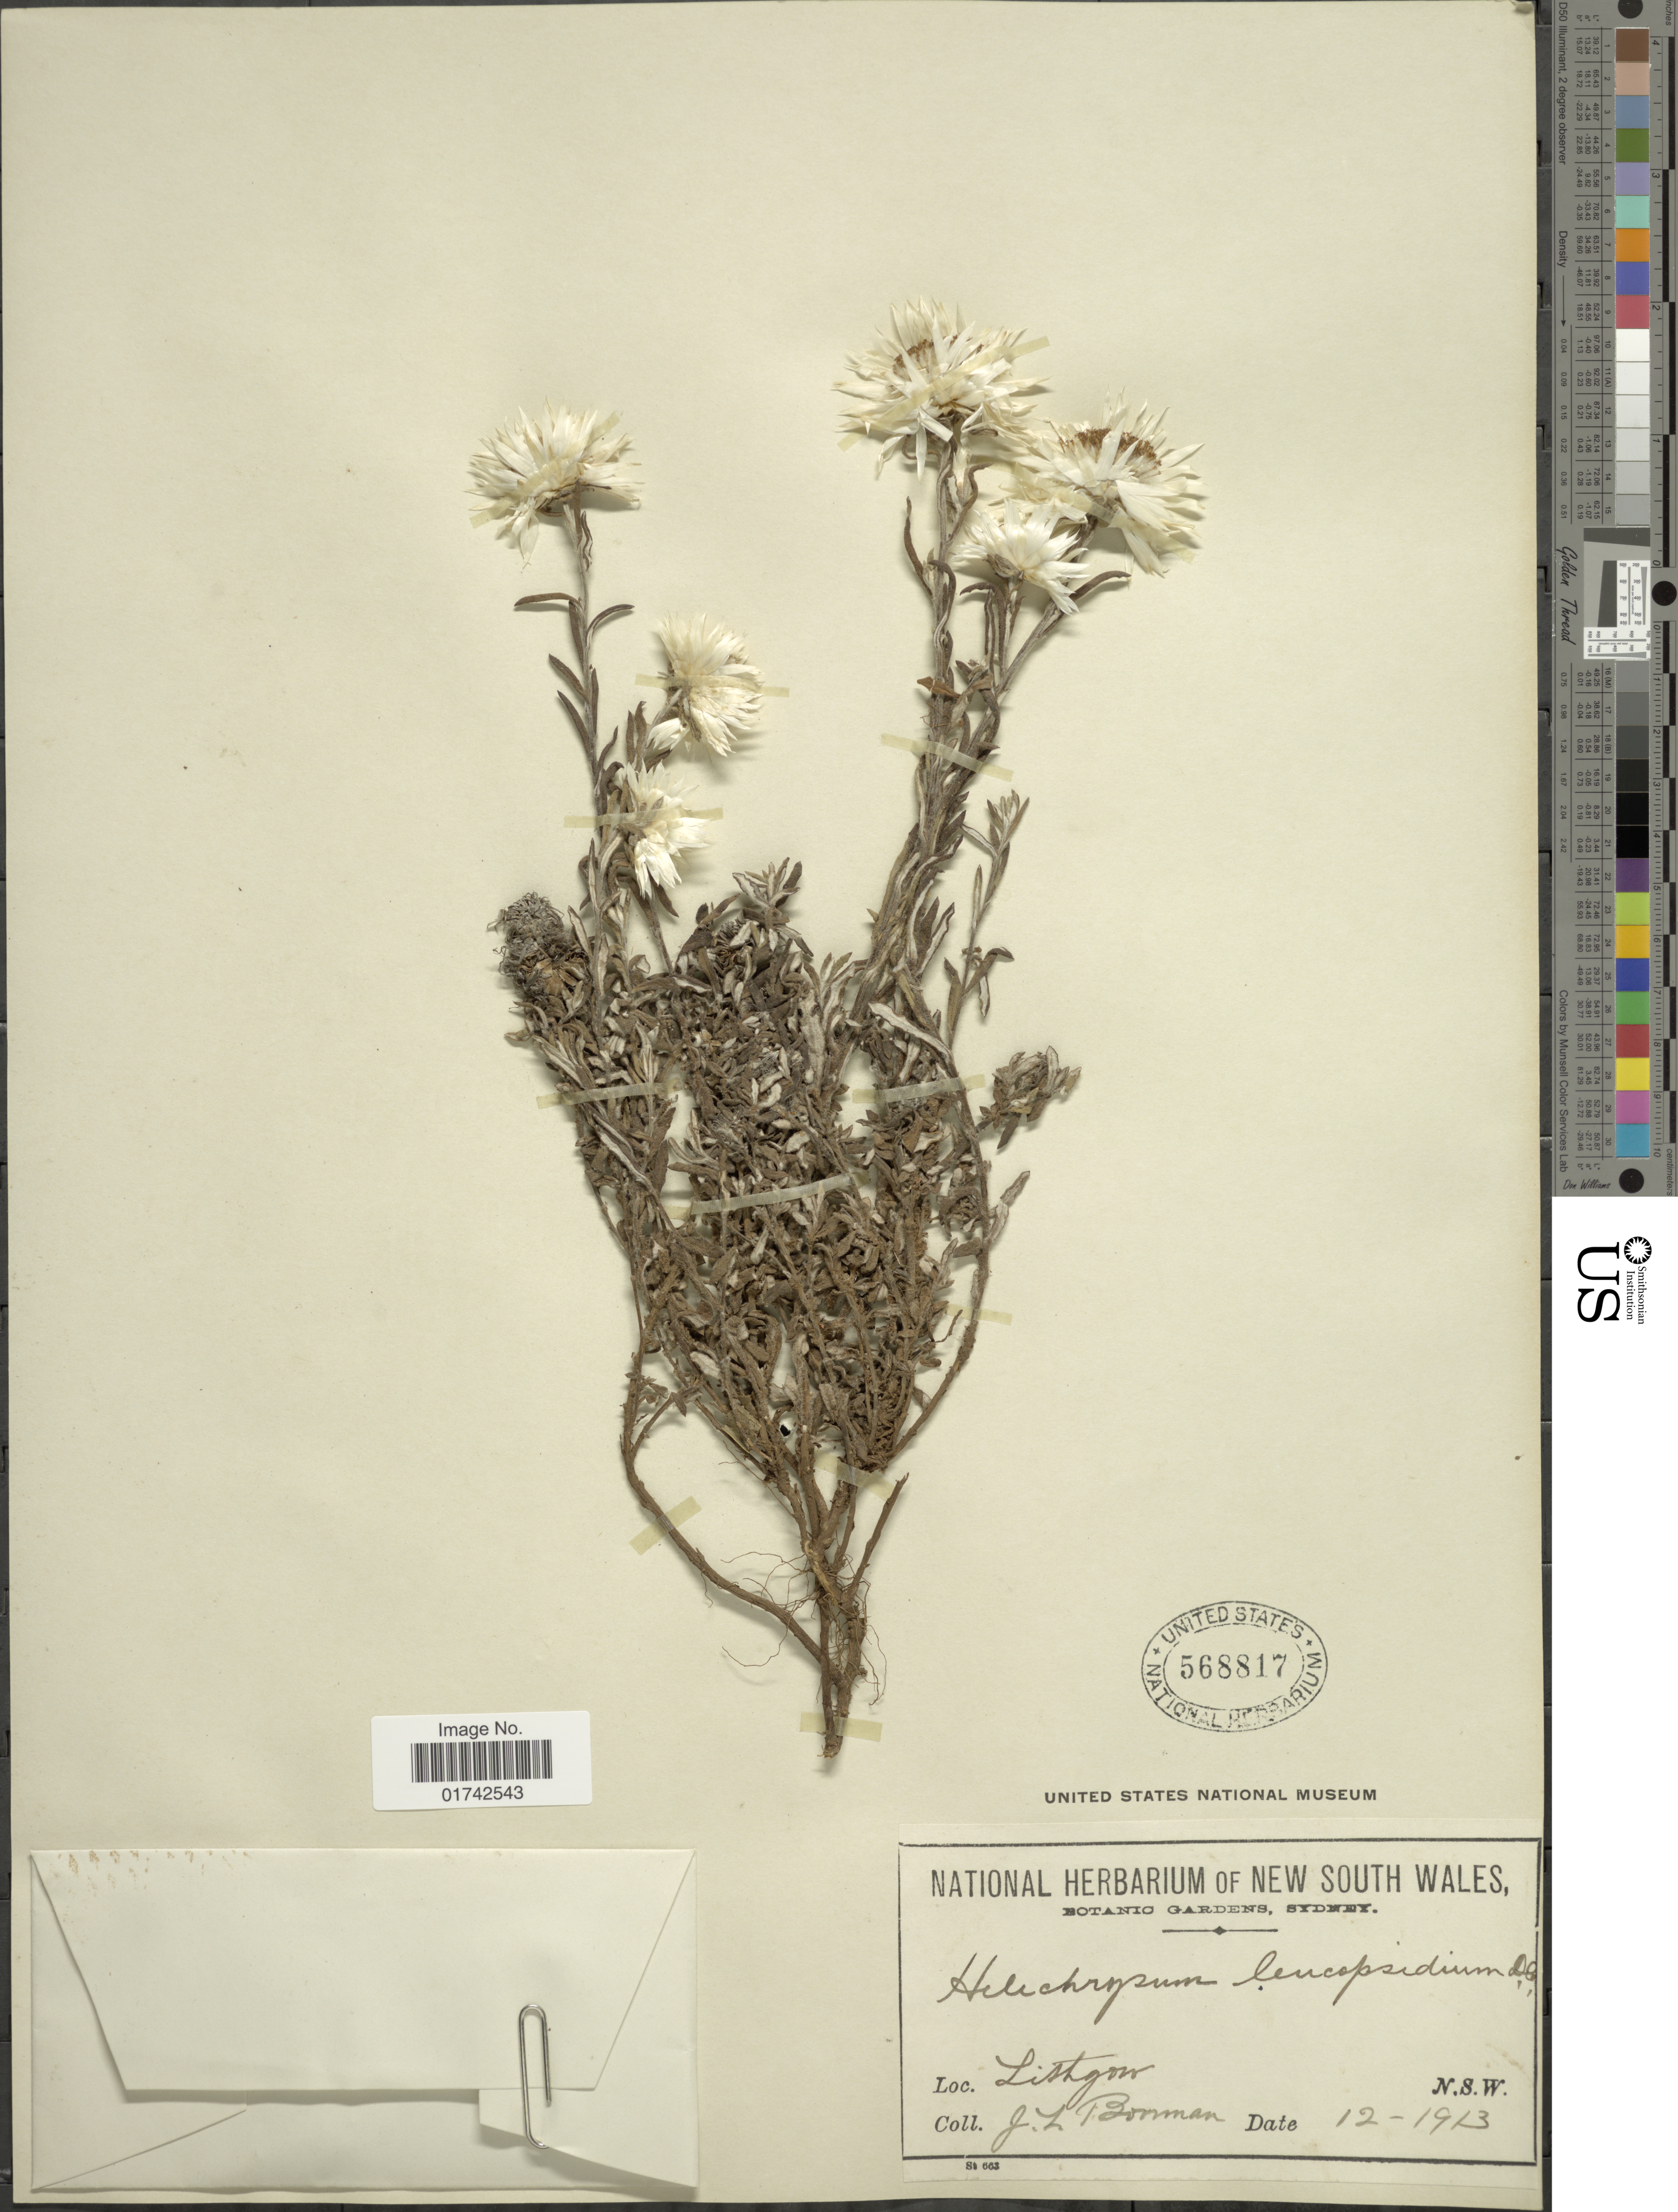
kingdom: Plantae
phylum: Tracheophyta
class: Magnoliopsida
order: Asterales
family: Asteraceae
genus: Helichrysum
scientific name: Helichrysum leucopsidium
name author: DC.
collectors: J. Boorman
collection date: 1913-12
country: Australia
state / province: New South Wales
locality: Lithgow N.S.W.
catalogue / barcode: US 568817